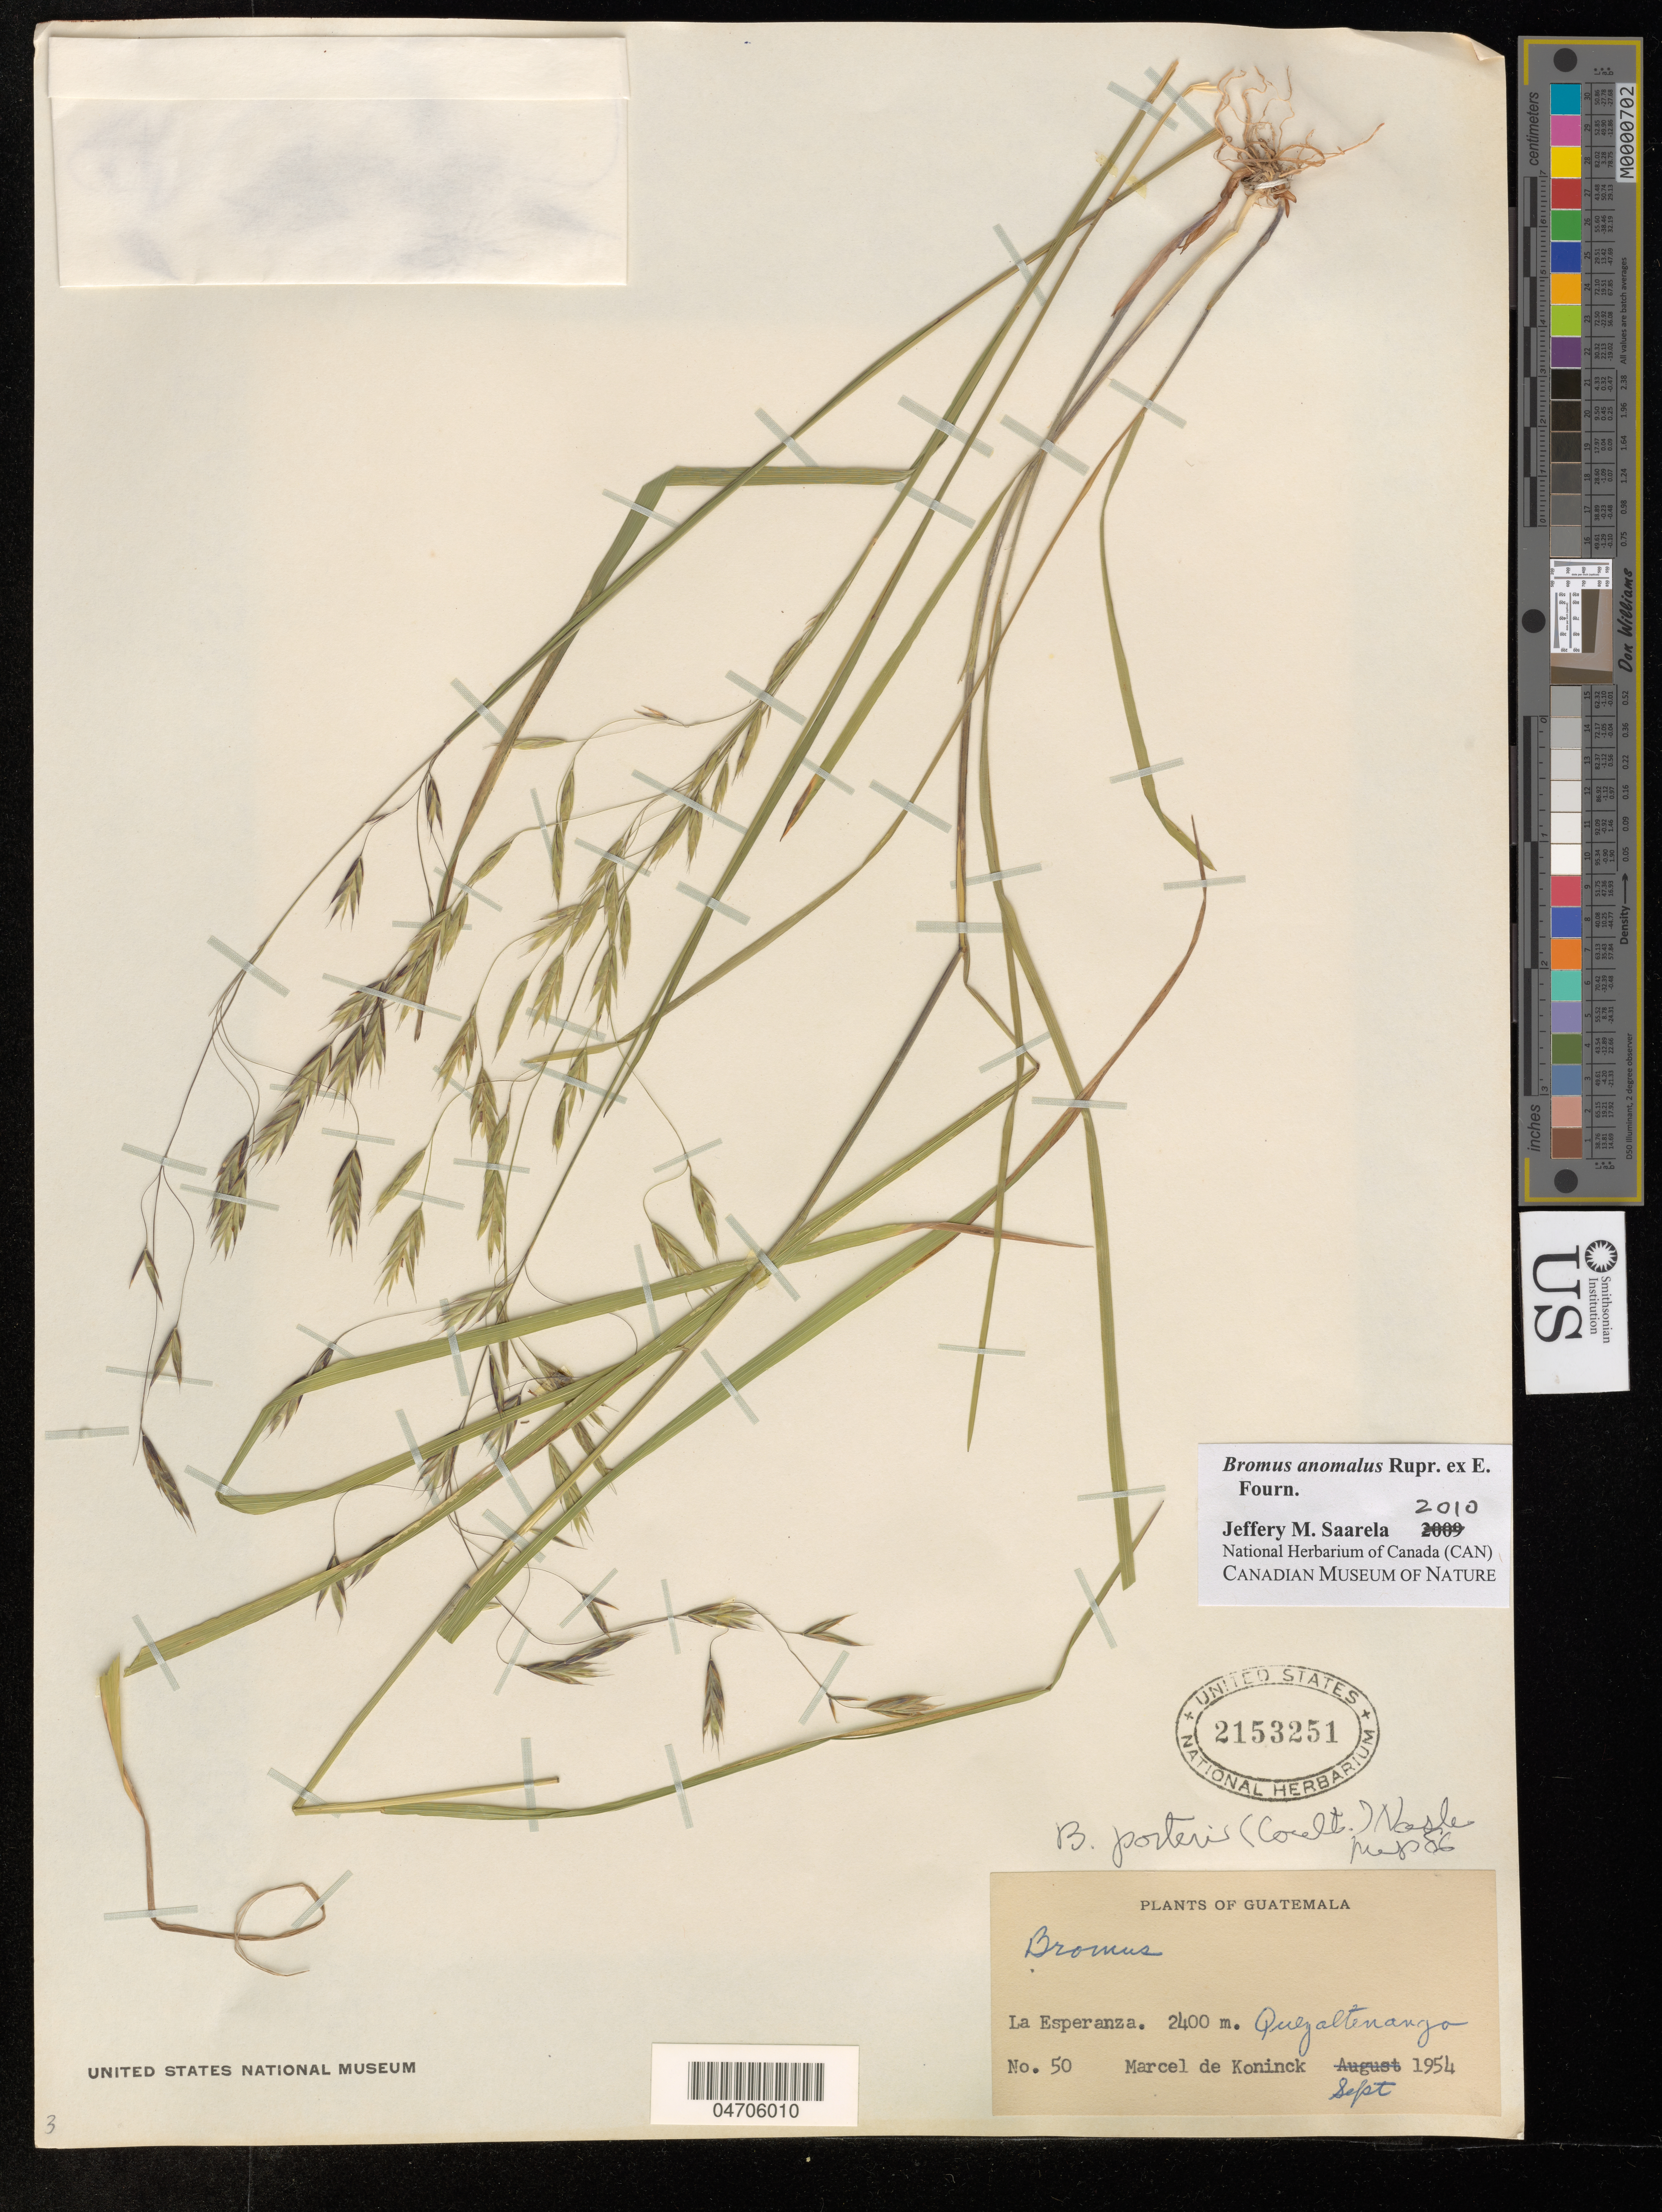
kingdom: Plantae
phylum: Tracheophyta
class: Liliopsida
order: Poales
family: Poaceae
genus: Bromus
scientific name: Bromus anomalus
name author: Rupr. ex E. Fourn.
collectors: M. Koninck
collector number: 50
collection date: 1954-09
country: Guatemala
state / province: Quezaltenango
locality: La Esperanza.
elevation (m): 2400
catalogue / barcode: US 2153251